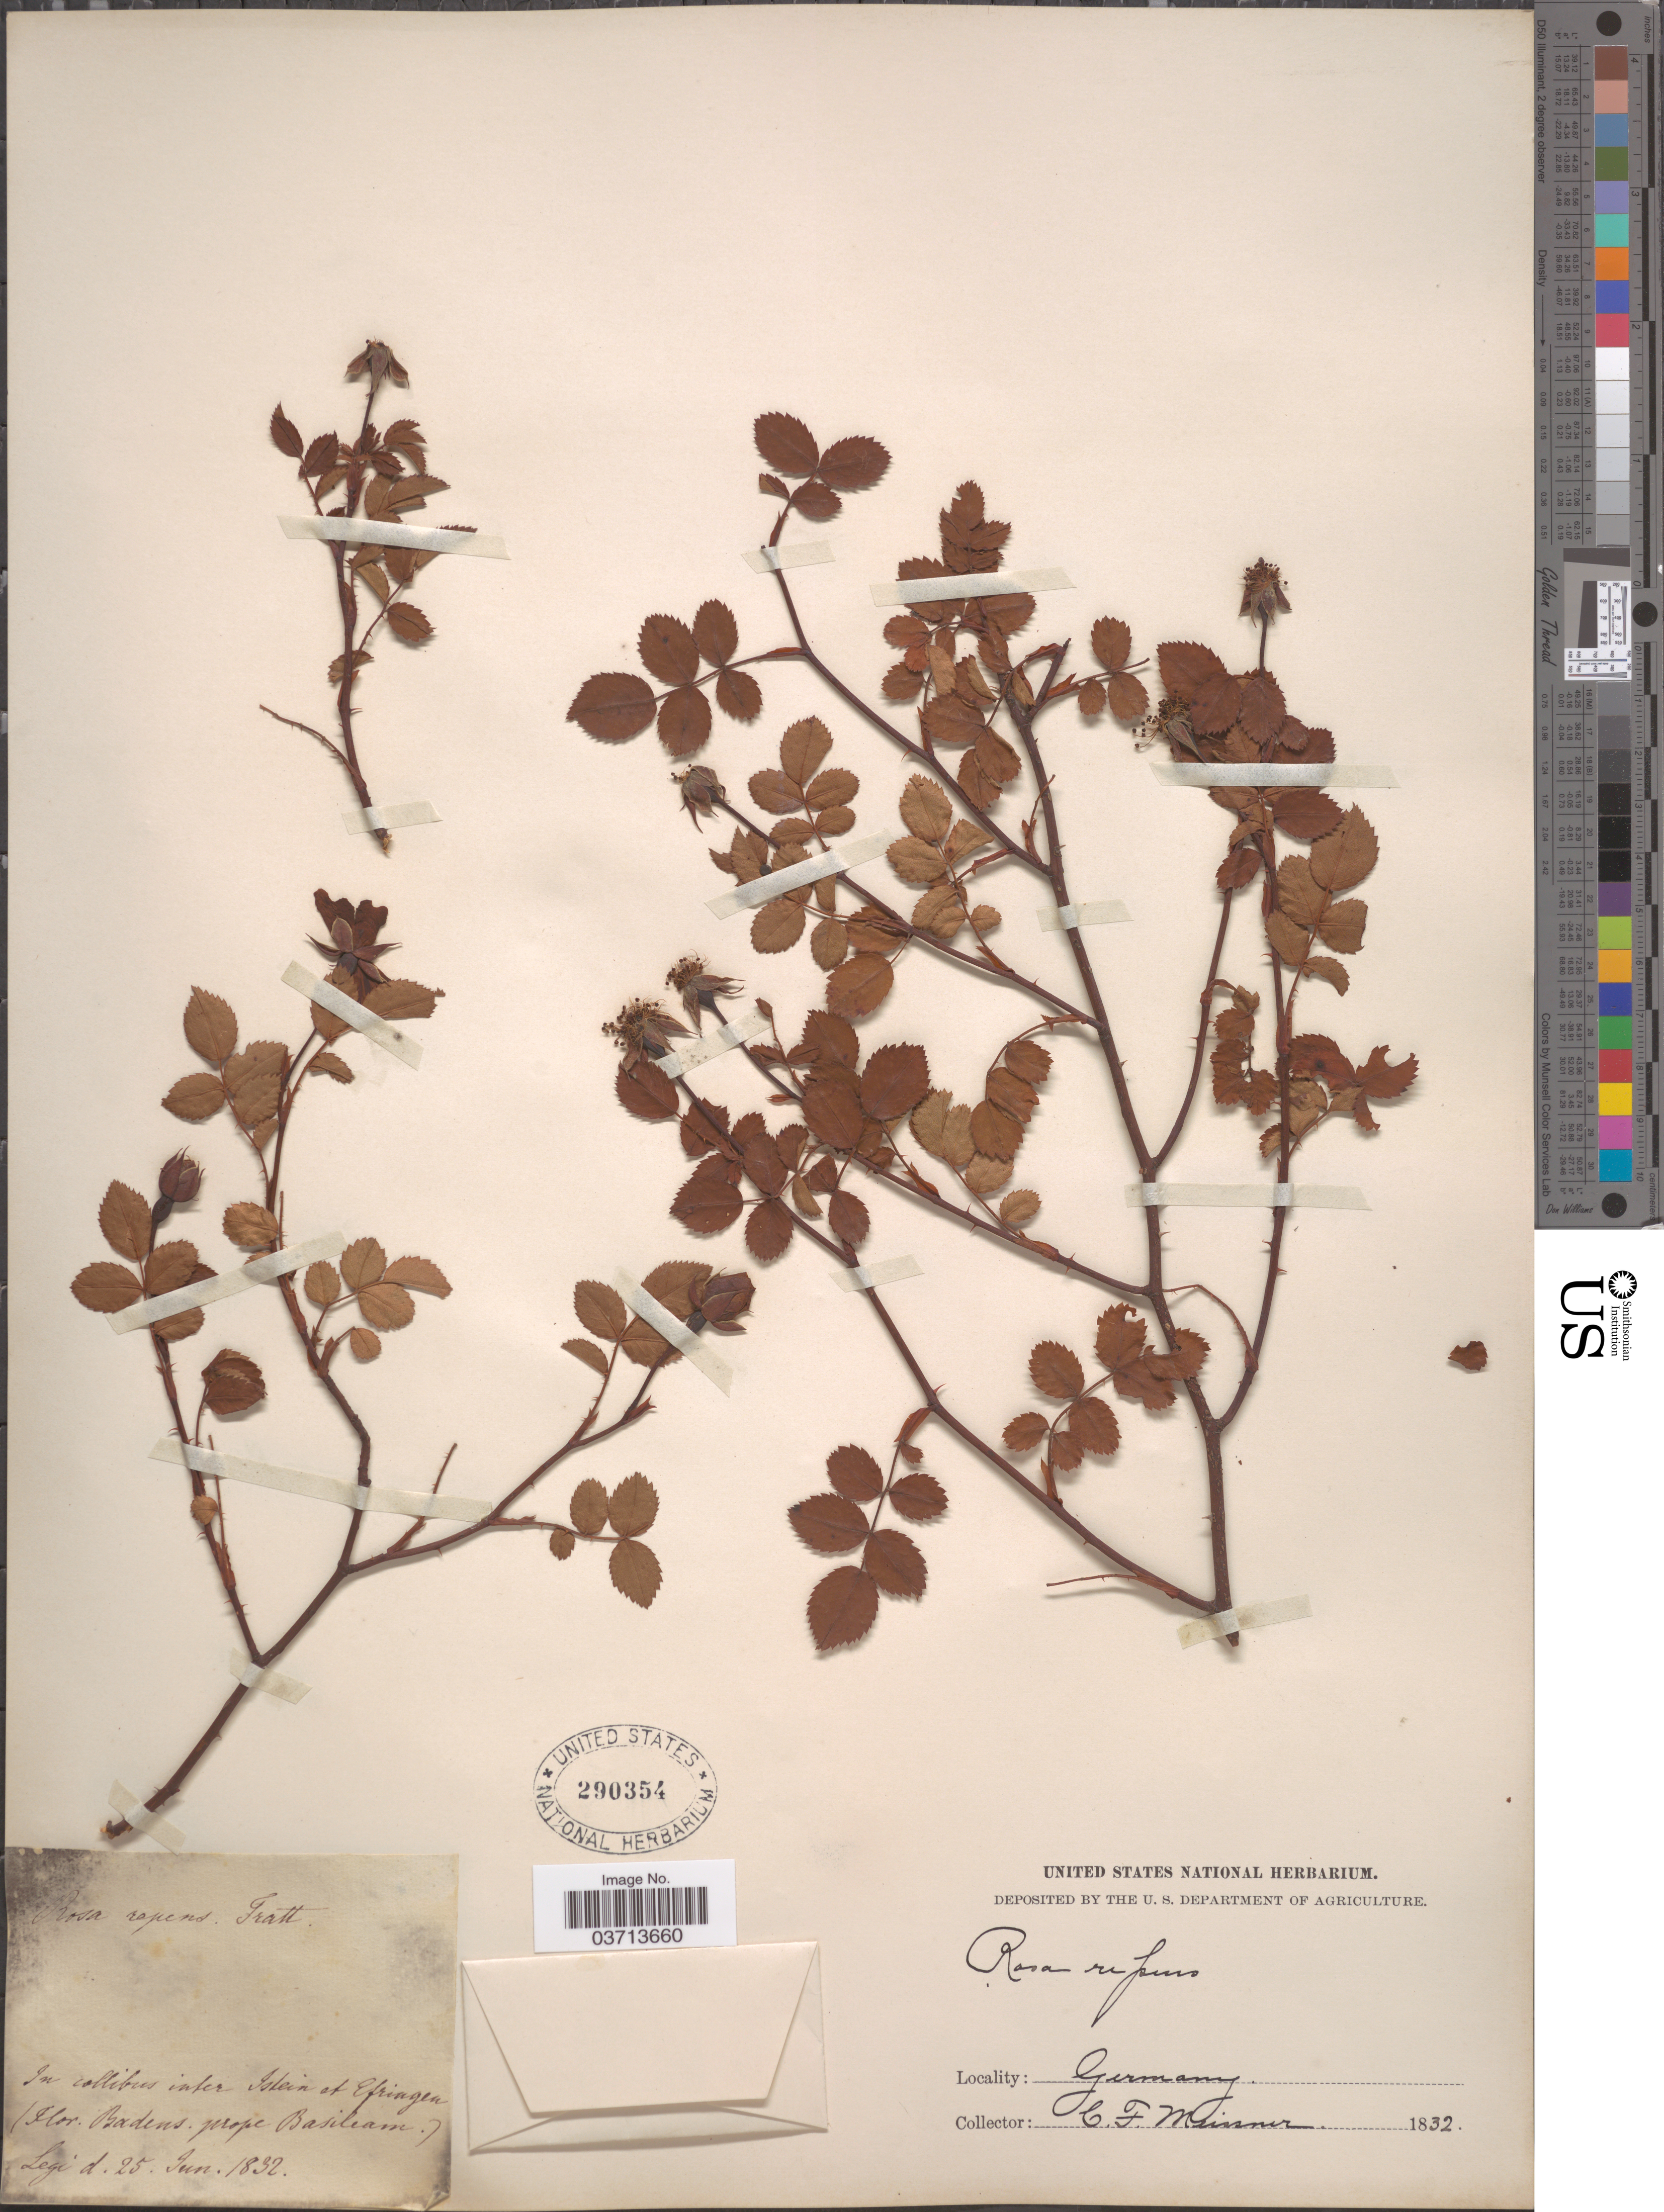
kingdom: Plantae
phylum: Tracheophyta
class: Magnoliopsida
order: Rosales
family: Rosaceae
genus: Rosa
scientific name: Rosa repens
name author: Scop.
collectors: C. F. W. Meissner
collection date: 1832-06-25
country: Germany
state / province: Baden-Württemberg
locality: In collibus inter Istein et Efringen. (Flor. Badens prope Basileam).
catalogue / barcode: US 290354